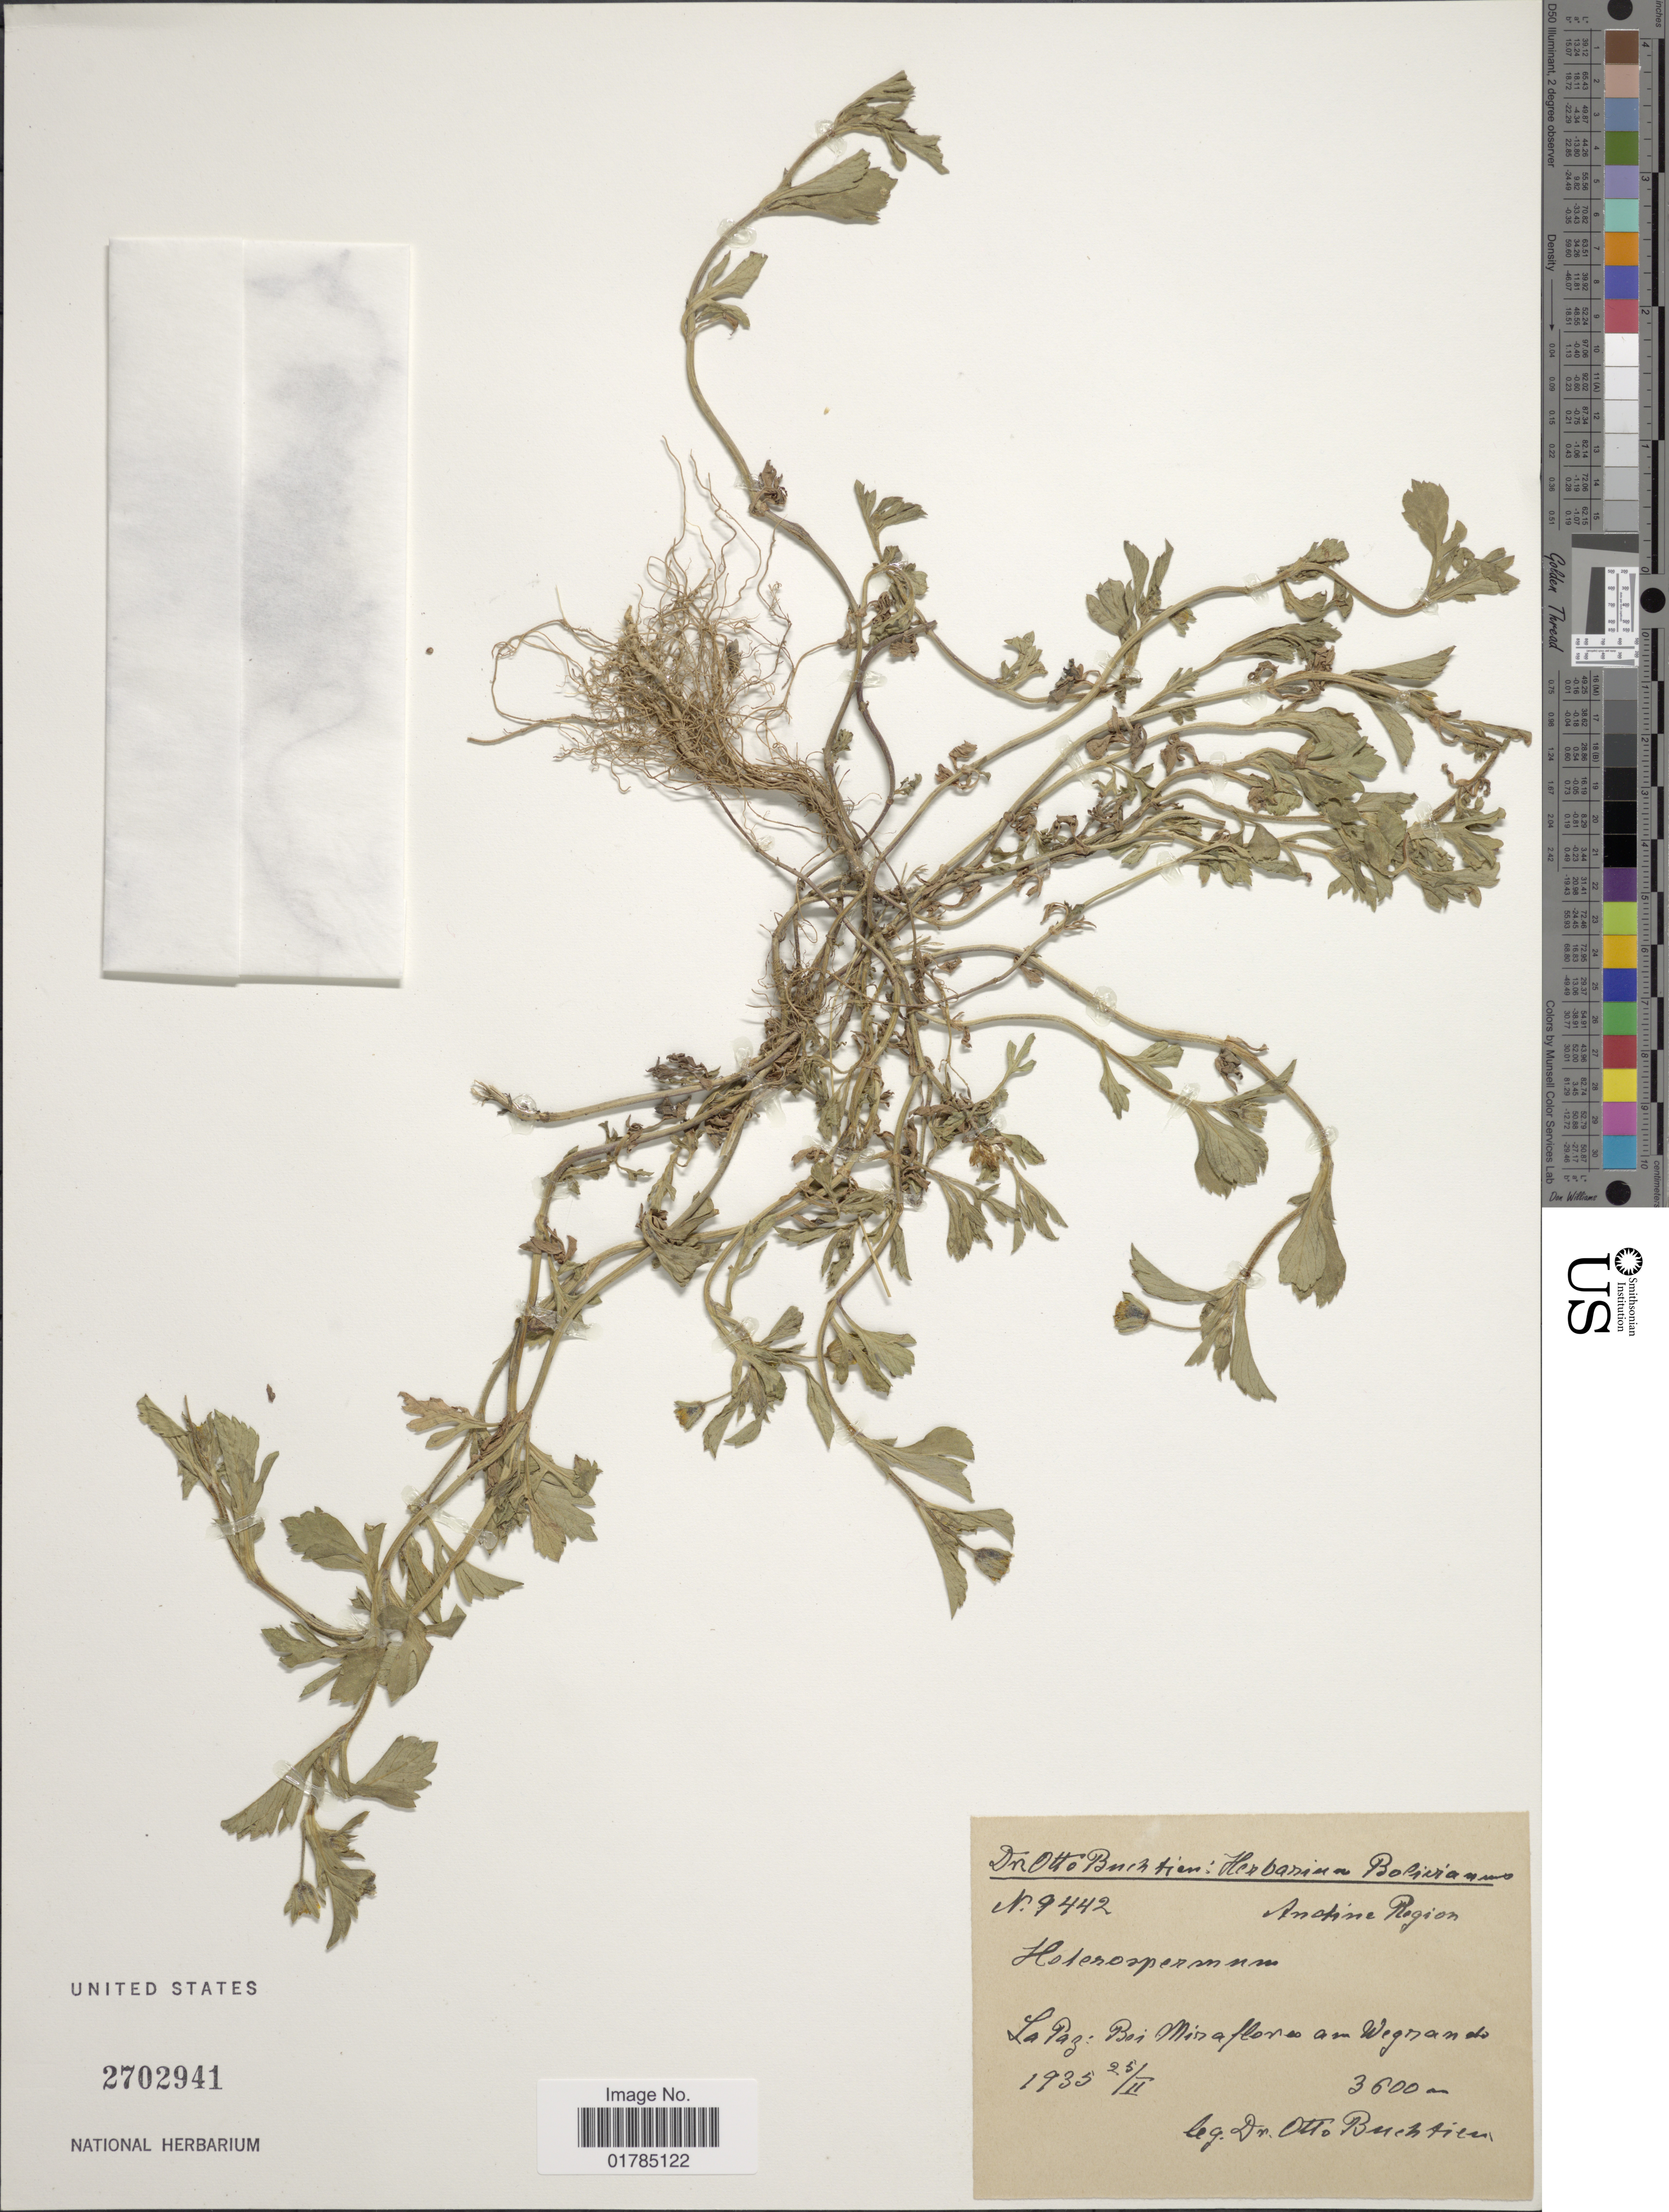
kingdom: Plantae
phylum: Tracheophyta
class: Magnoliopsida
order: Asterales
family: Asteraceae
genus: Heterosperma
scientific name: Heterosperma diversifolium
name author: Kunth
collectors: O. Buchtien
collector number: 9442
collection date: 1935-02-25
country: Bolivia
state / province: La Paz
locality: Bei Miraflores am Wegrande Andine Region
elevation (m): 3600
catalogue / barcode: US 2702941